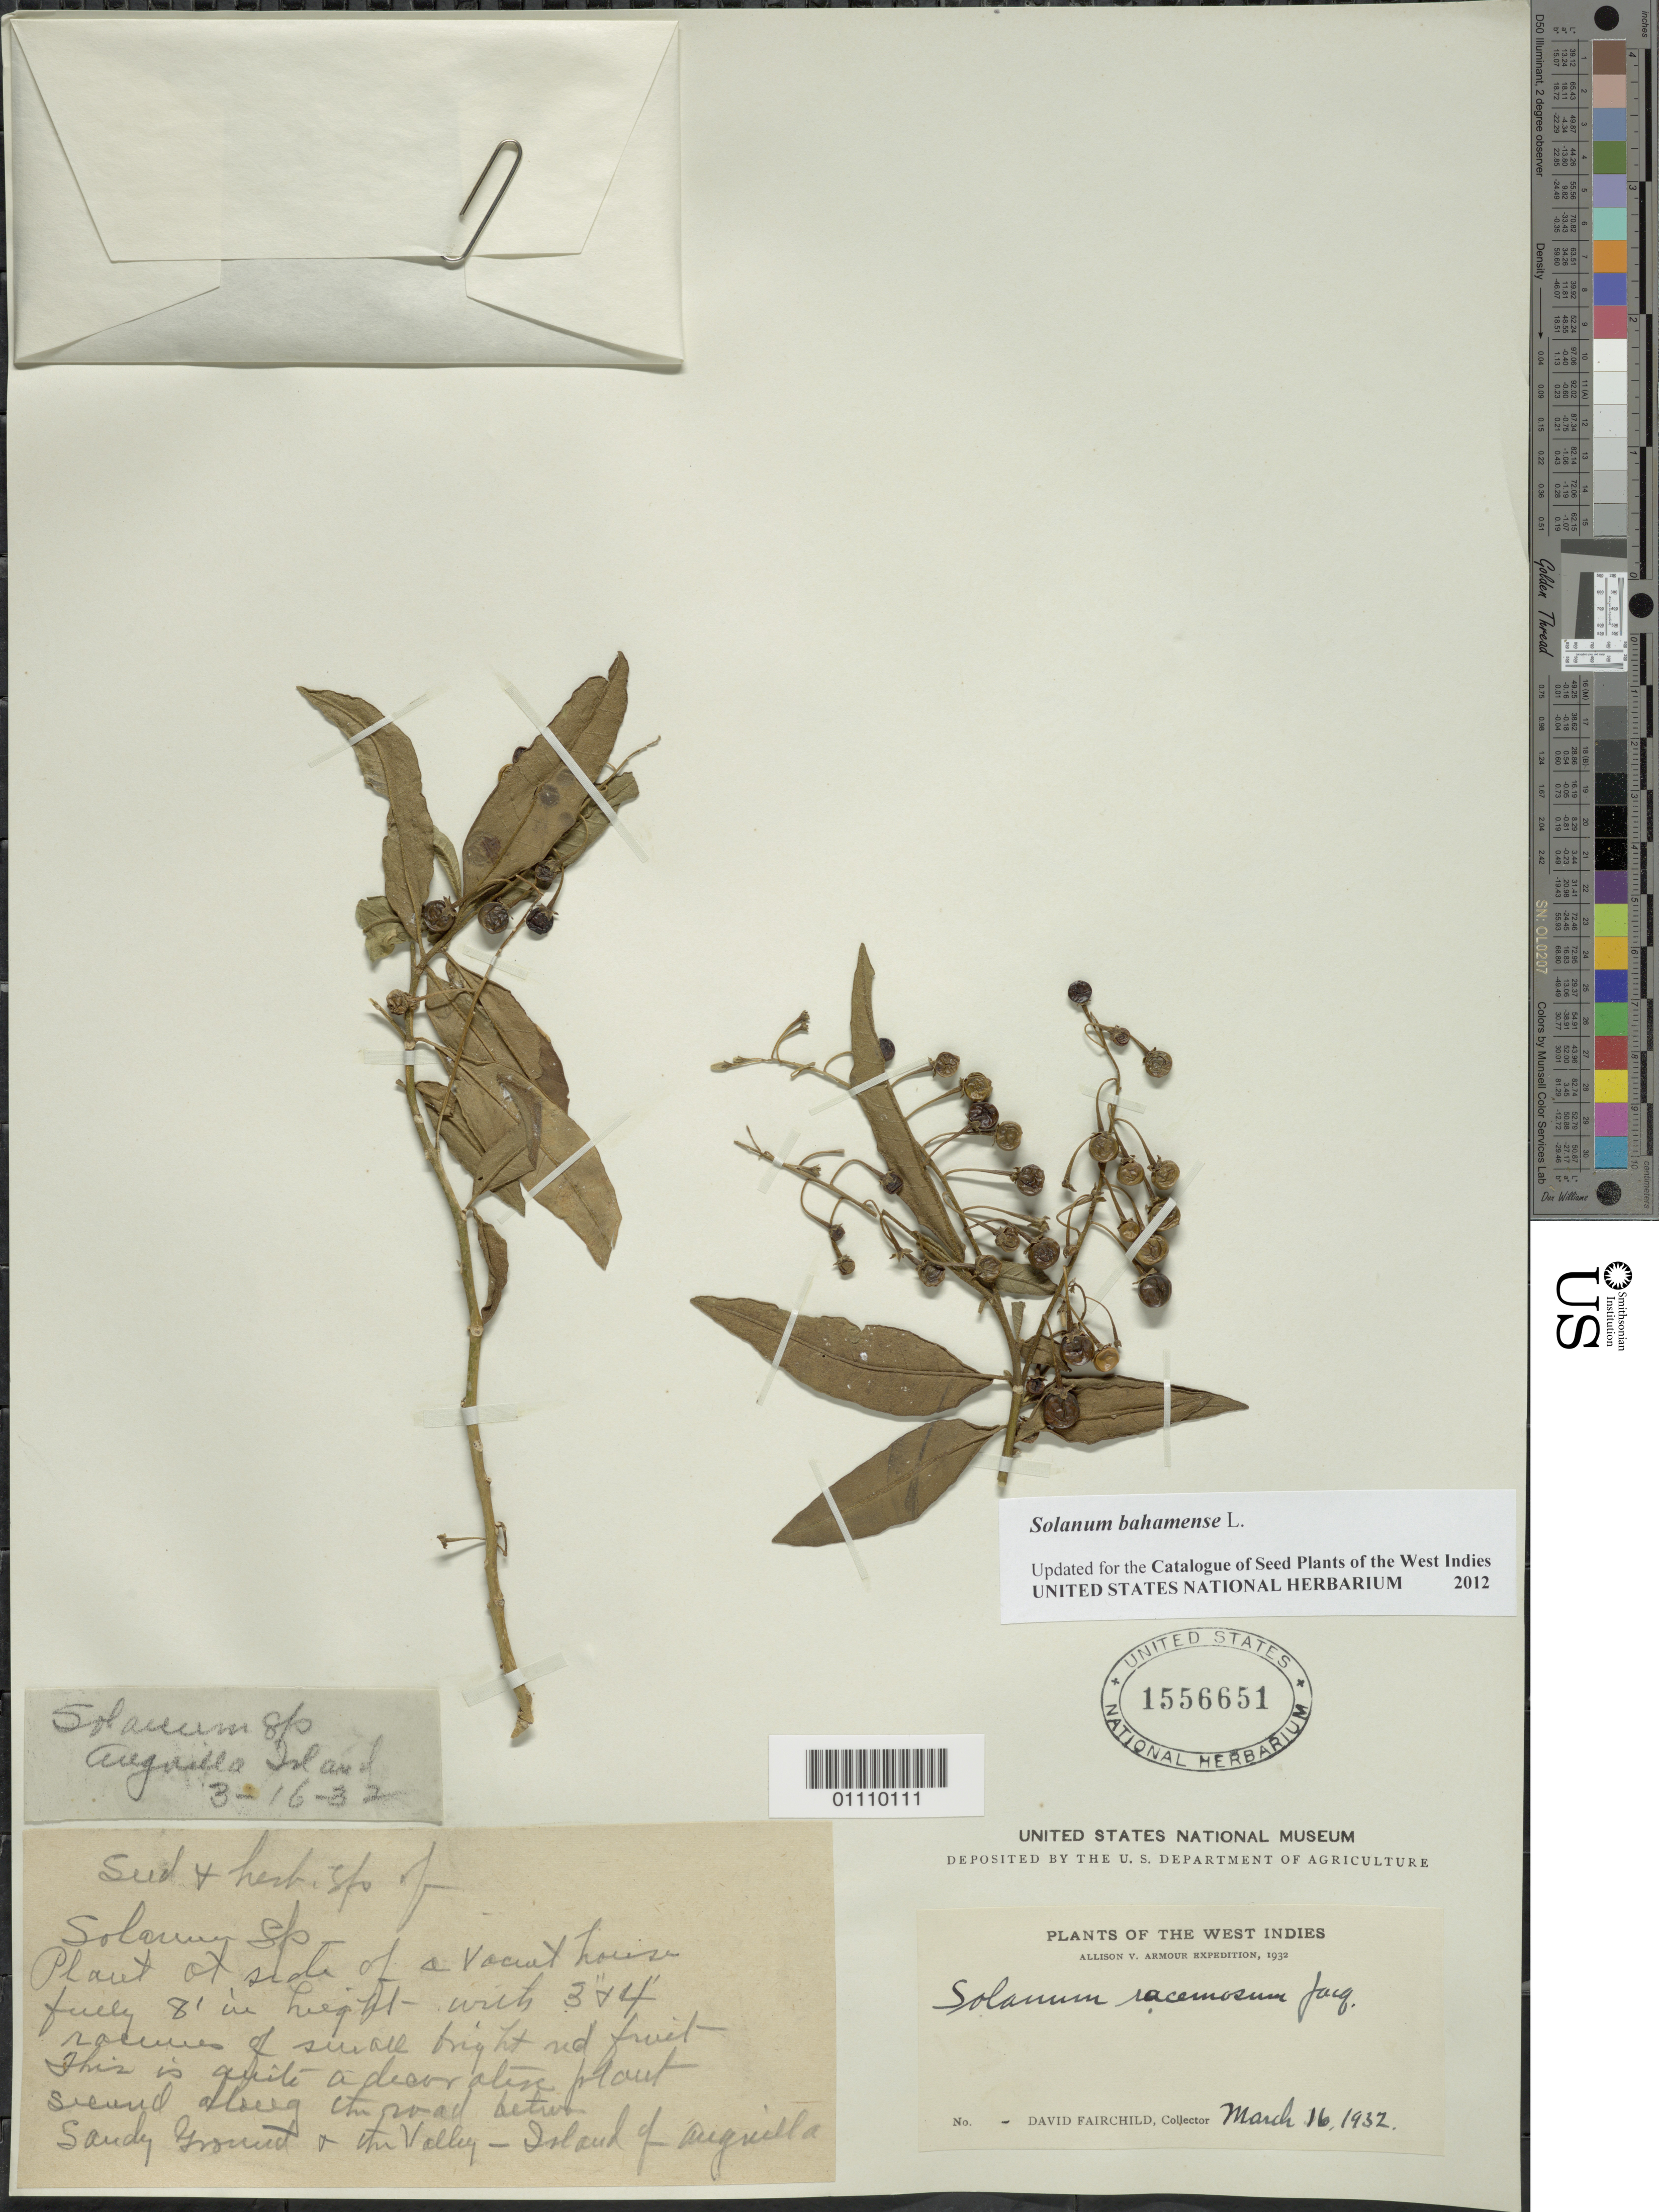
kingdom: Plantae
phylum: Tracheophyta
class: Magnoliopsida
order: Solanales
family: Solanaceae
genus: Solanum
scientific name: Solanum bahamense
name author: L.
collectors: D. Fairchild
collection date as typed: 16 Mar 1932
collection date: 1932-03-16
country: Anguilla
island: Anguilla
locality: Sandy Ground to the Valley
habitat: At side of vacant house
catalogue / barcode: US 1556651